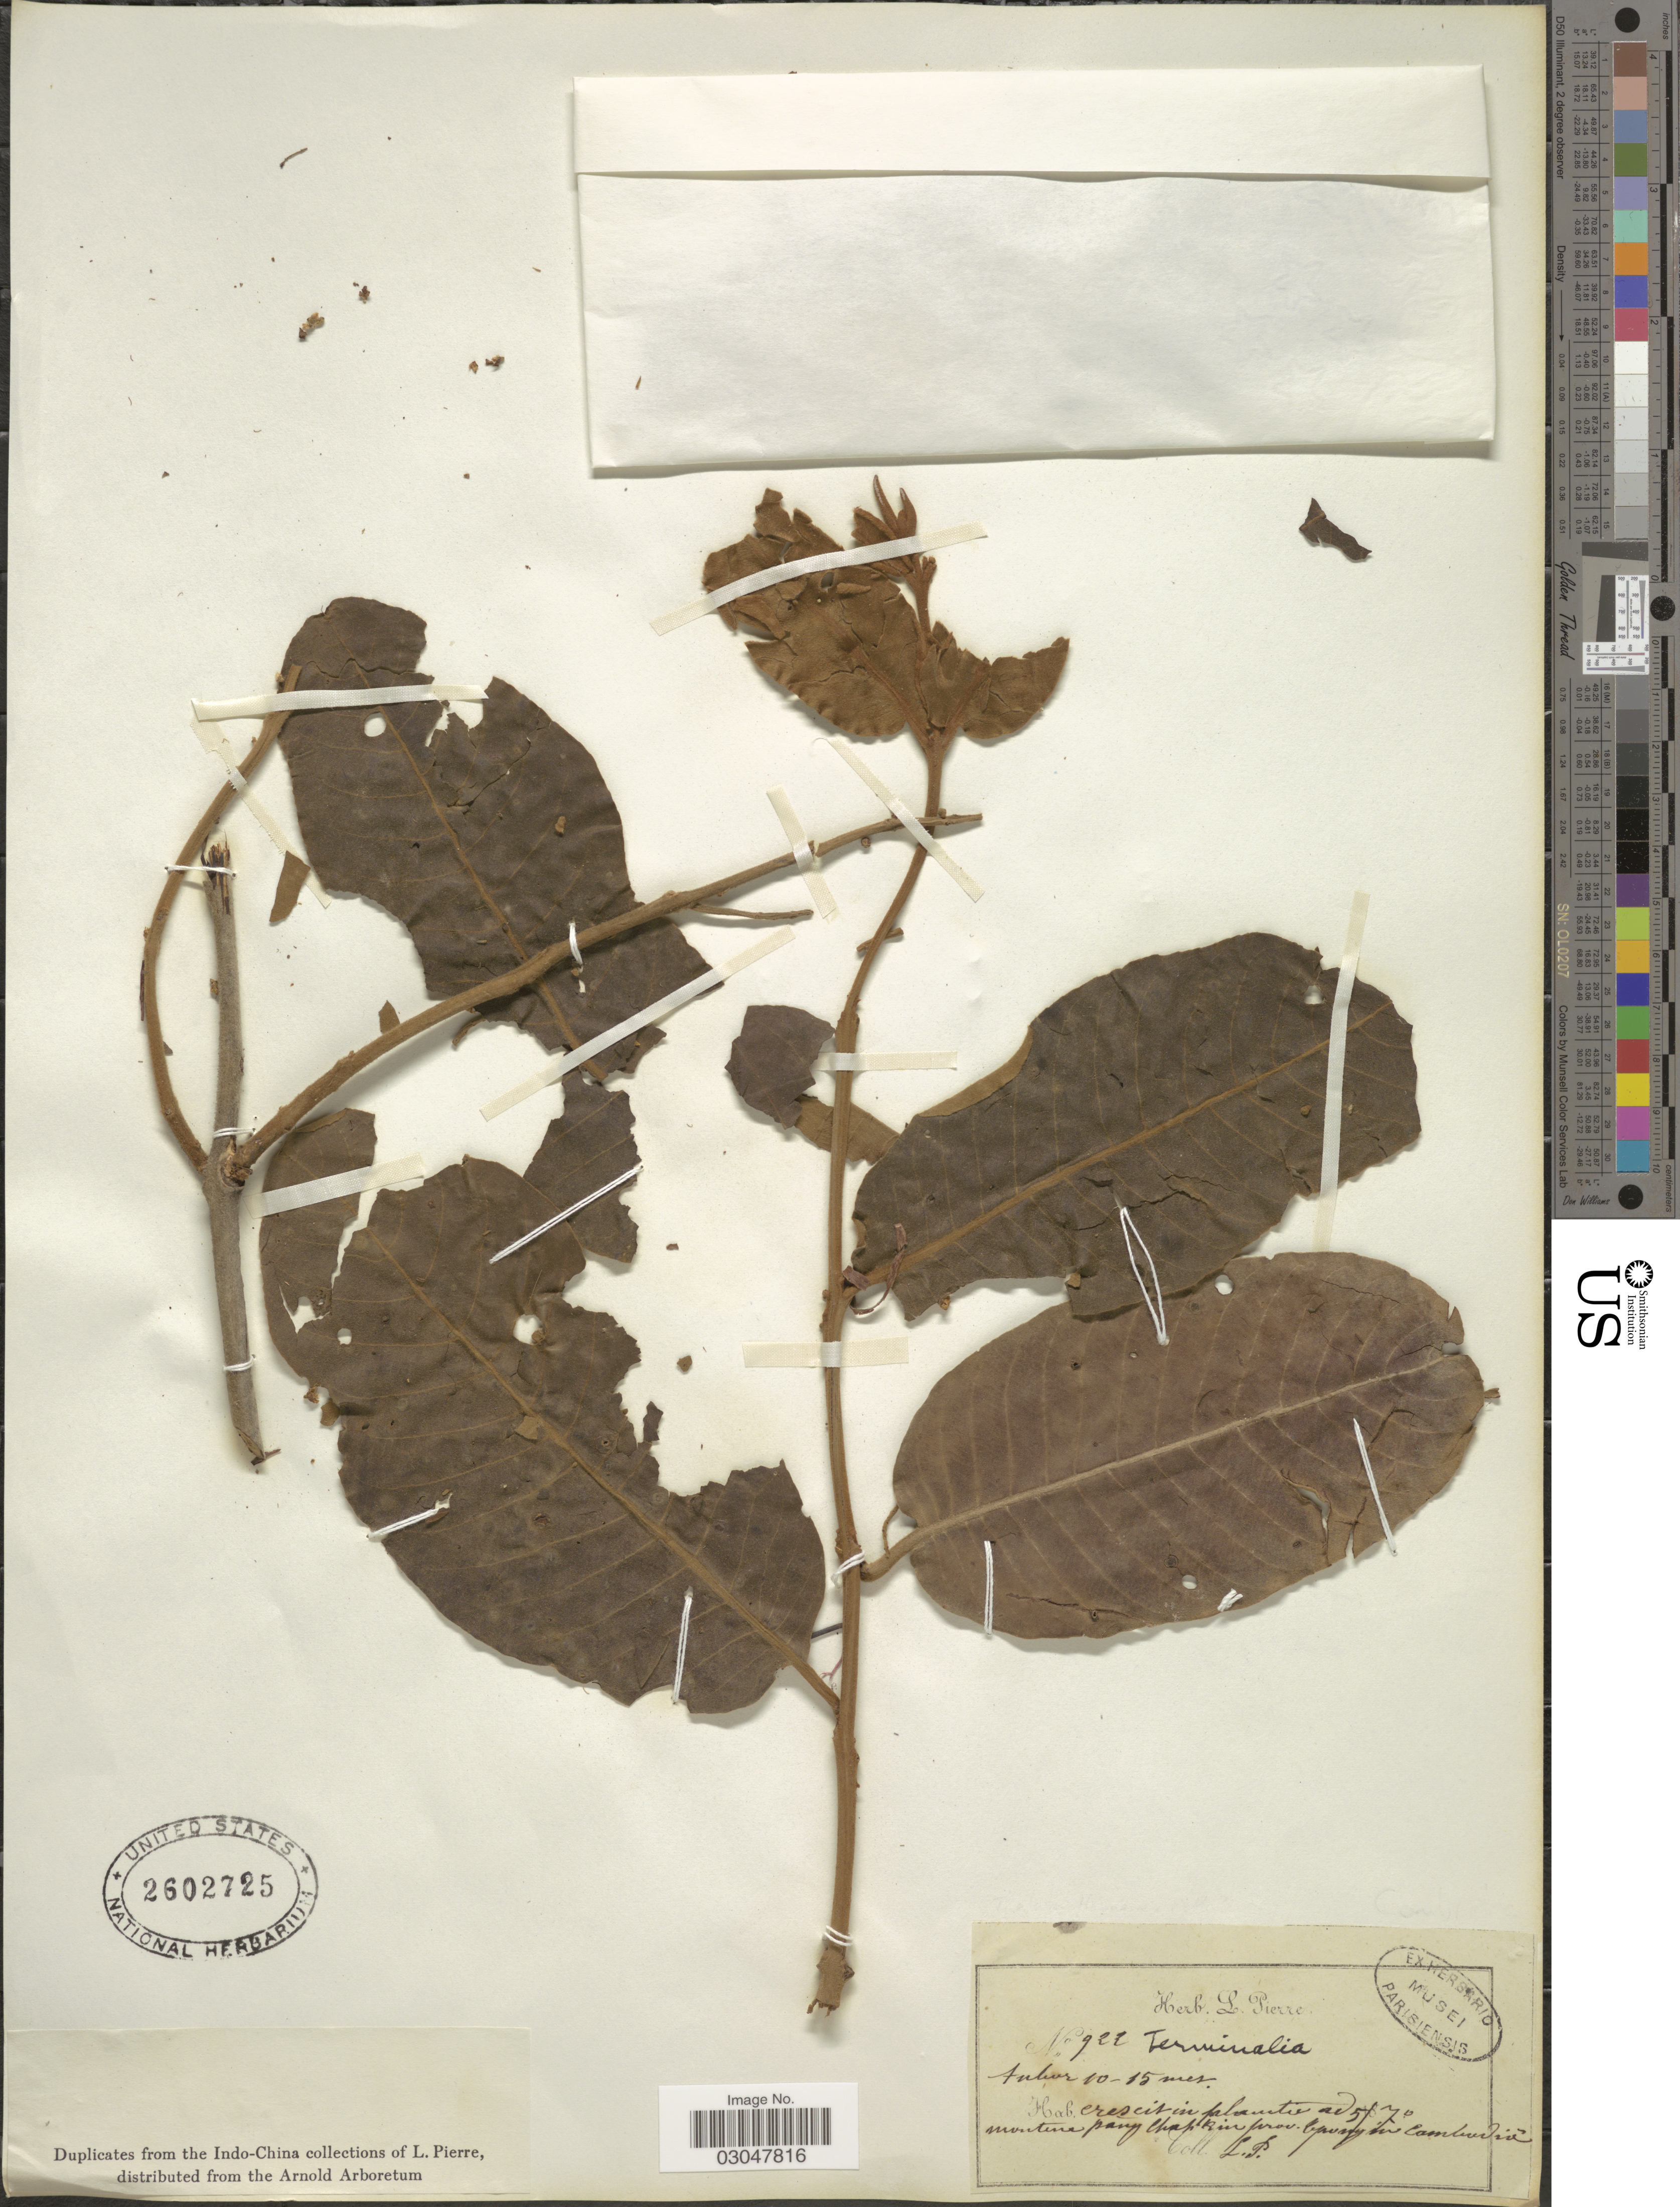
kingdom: Plantae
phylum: Tracheophyta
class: Magnoliopsida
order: Myrtales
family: Combretaceae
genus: Terminalia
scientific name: Terminalia sp.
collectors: L. Pierre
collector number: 922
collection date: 1870-05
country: Cambodia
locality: Montins pang Chap Rin prov. Bpong in Cambodia.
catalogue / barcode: US 2602725